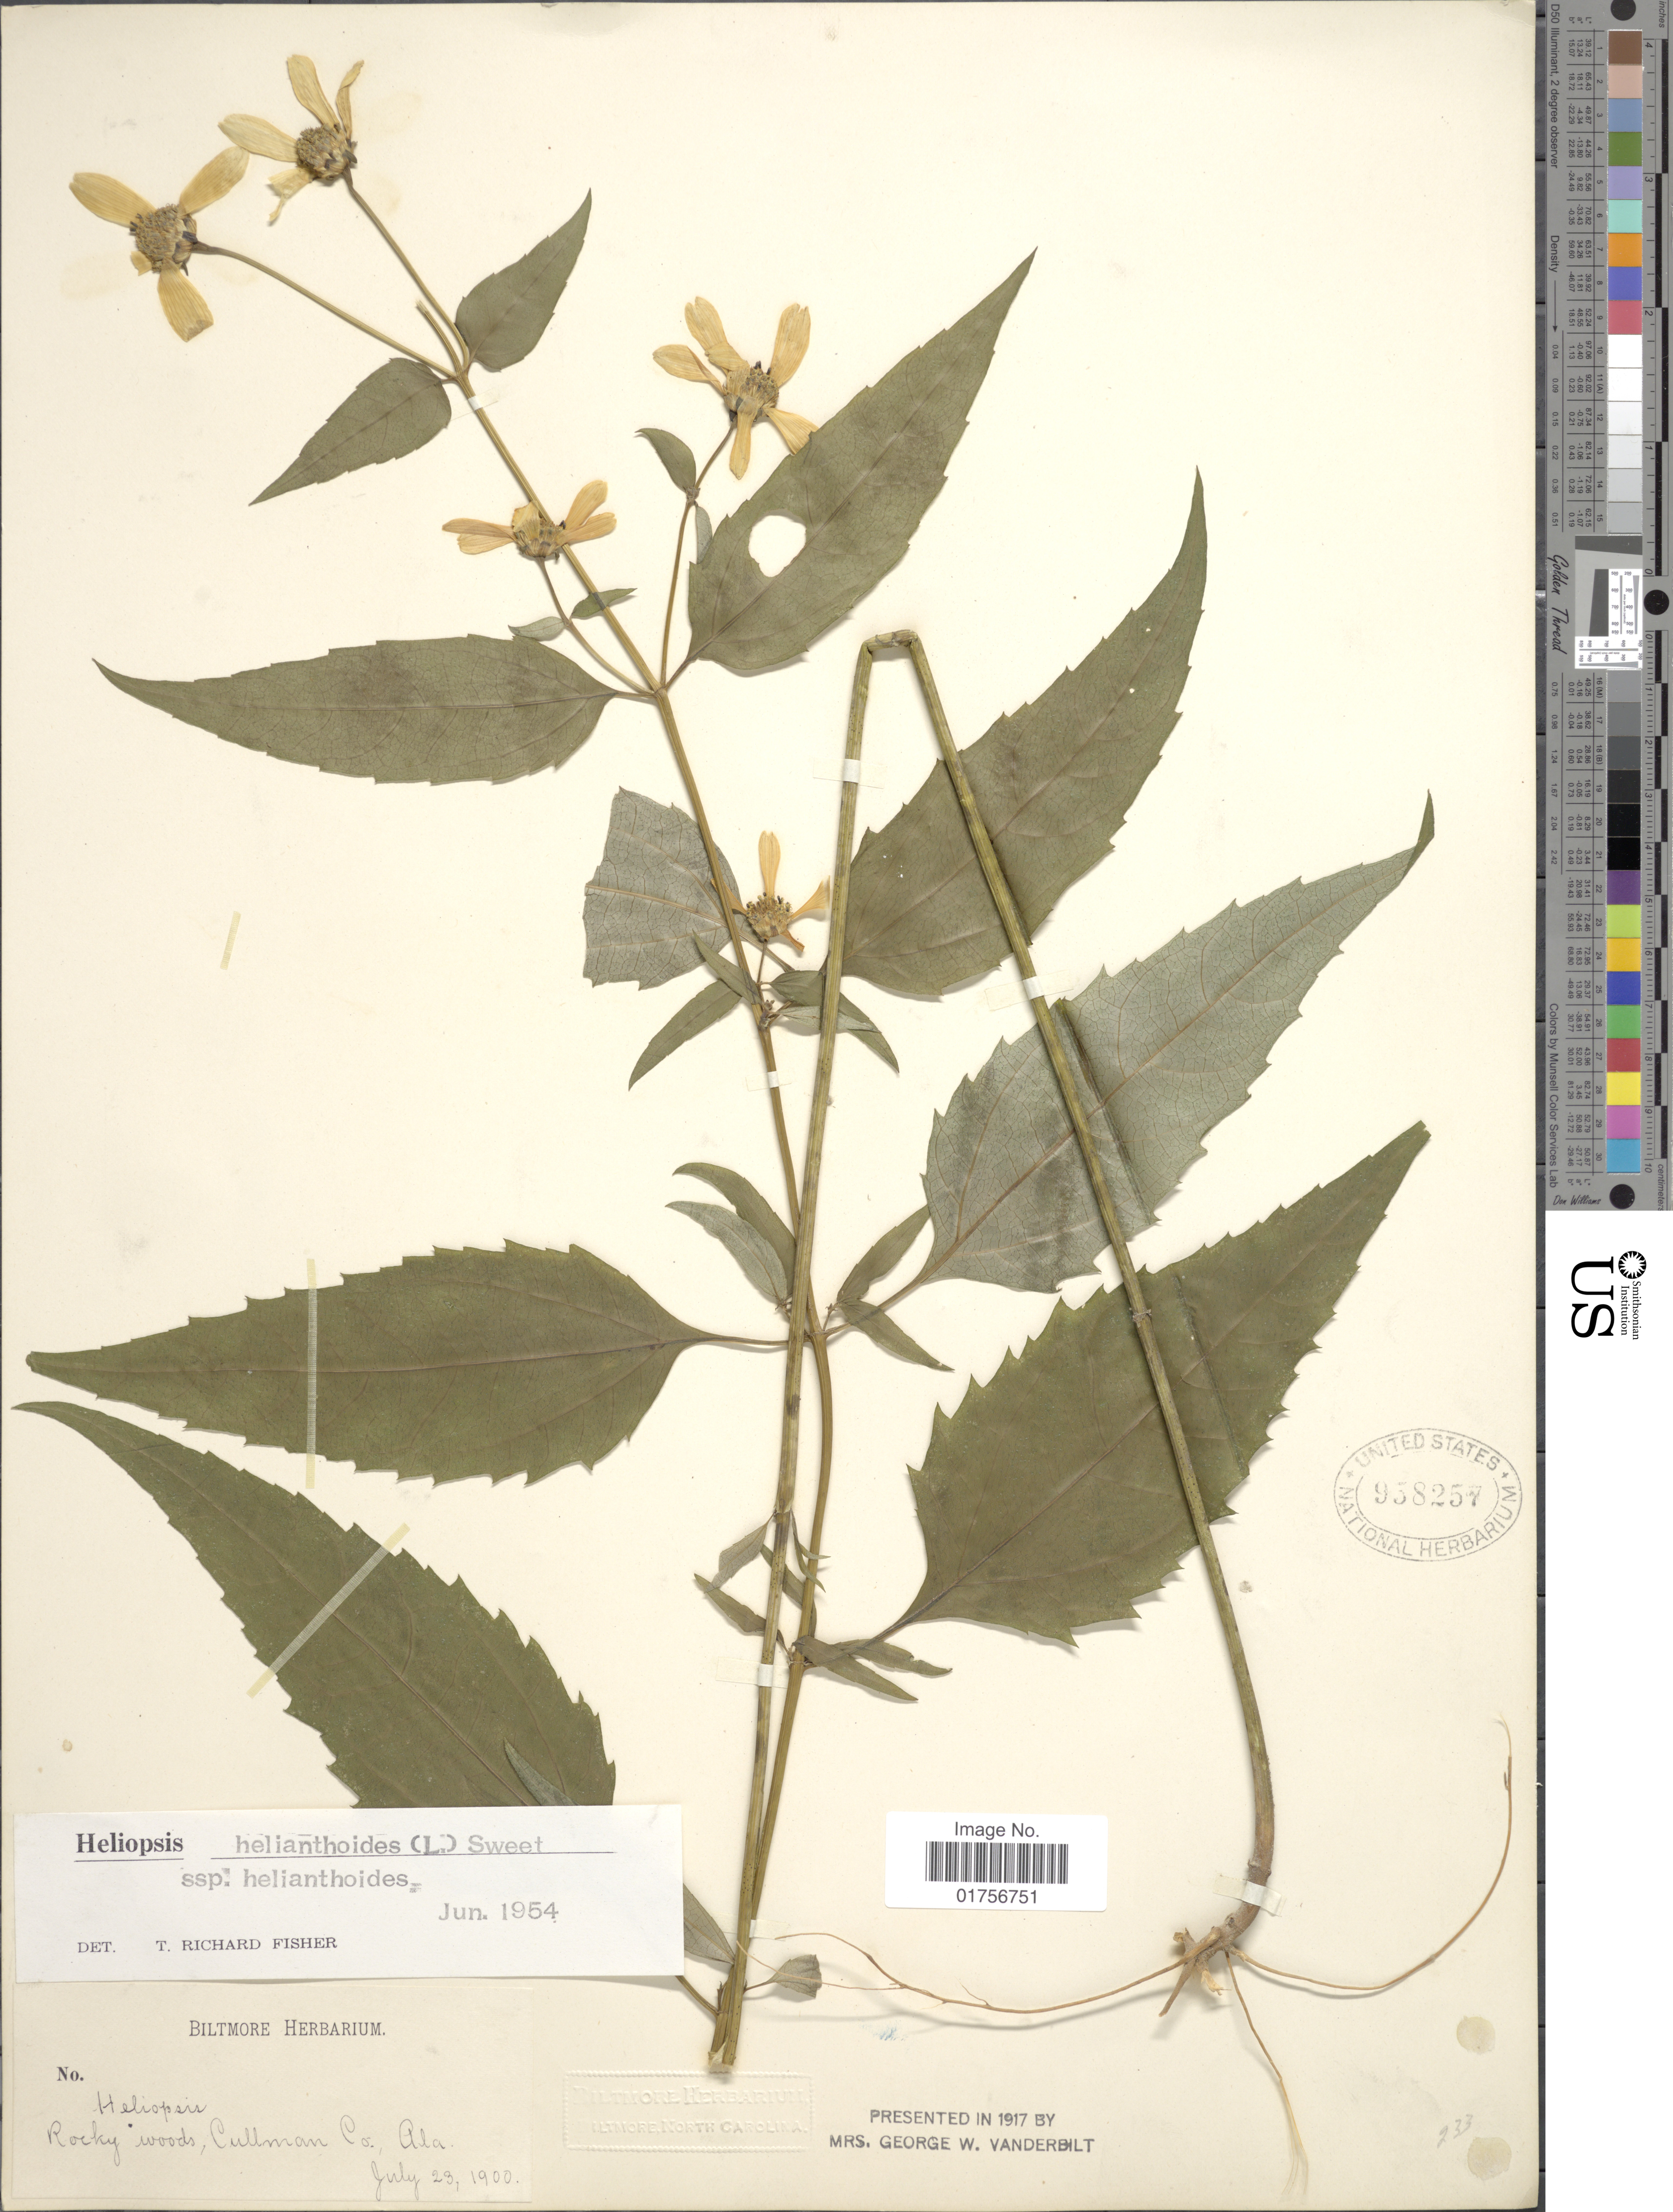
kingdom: Plantae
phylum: Tracheophyta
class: Magnoliopsida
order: Asterales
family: Asteraceae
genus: Heliopsis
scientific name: Heliopsis helianthoides subsp. helianthoides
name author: (L.) Sweet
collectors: ex herb. Biltmore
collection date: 1900-07-23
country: United States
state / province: Alabama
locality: Rocky woods, Cullman Co., Ala.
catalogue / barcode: US 958257